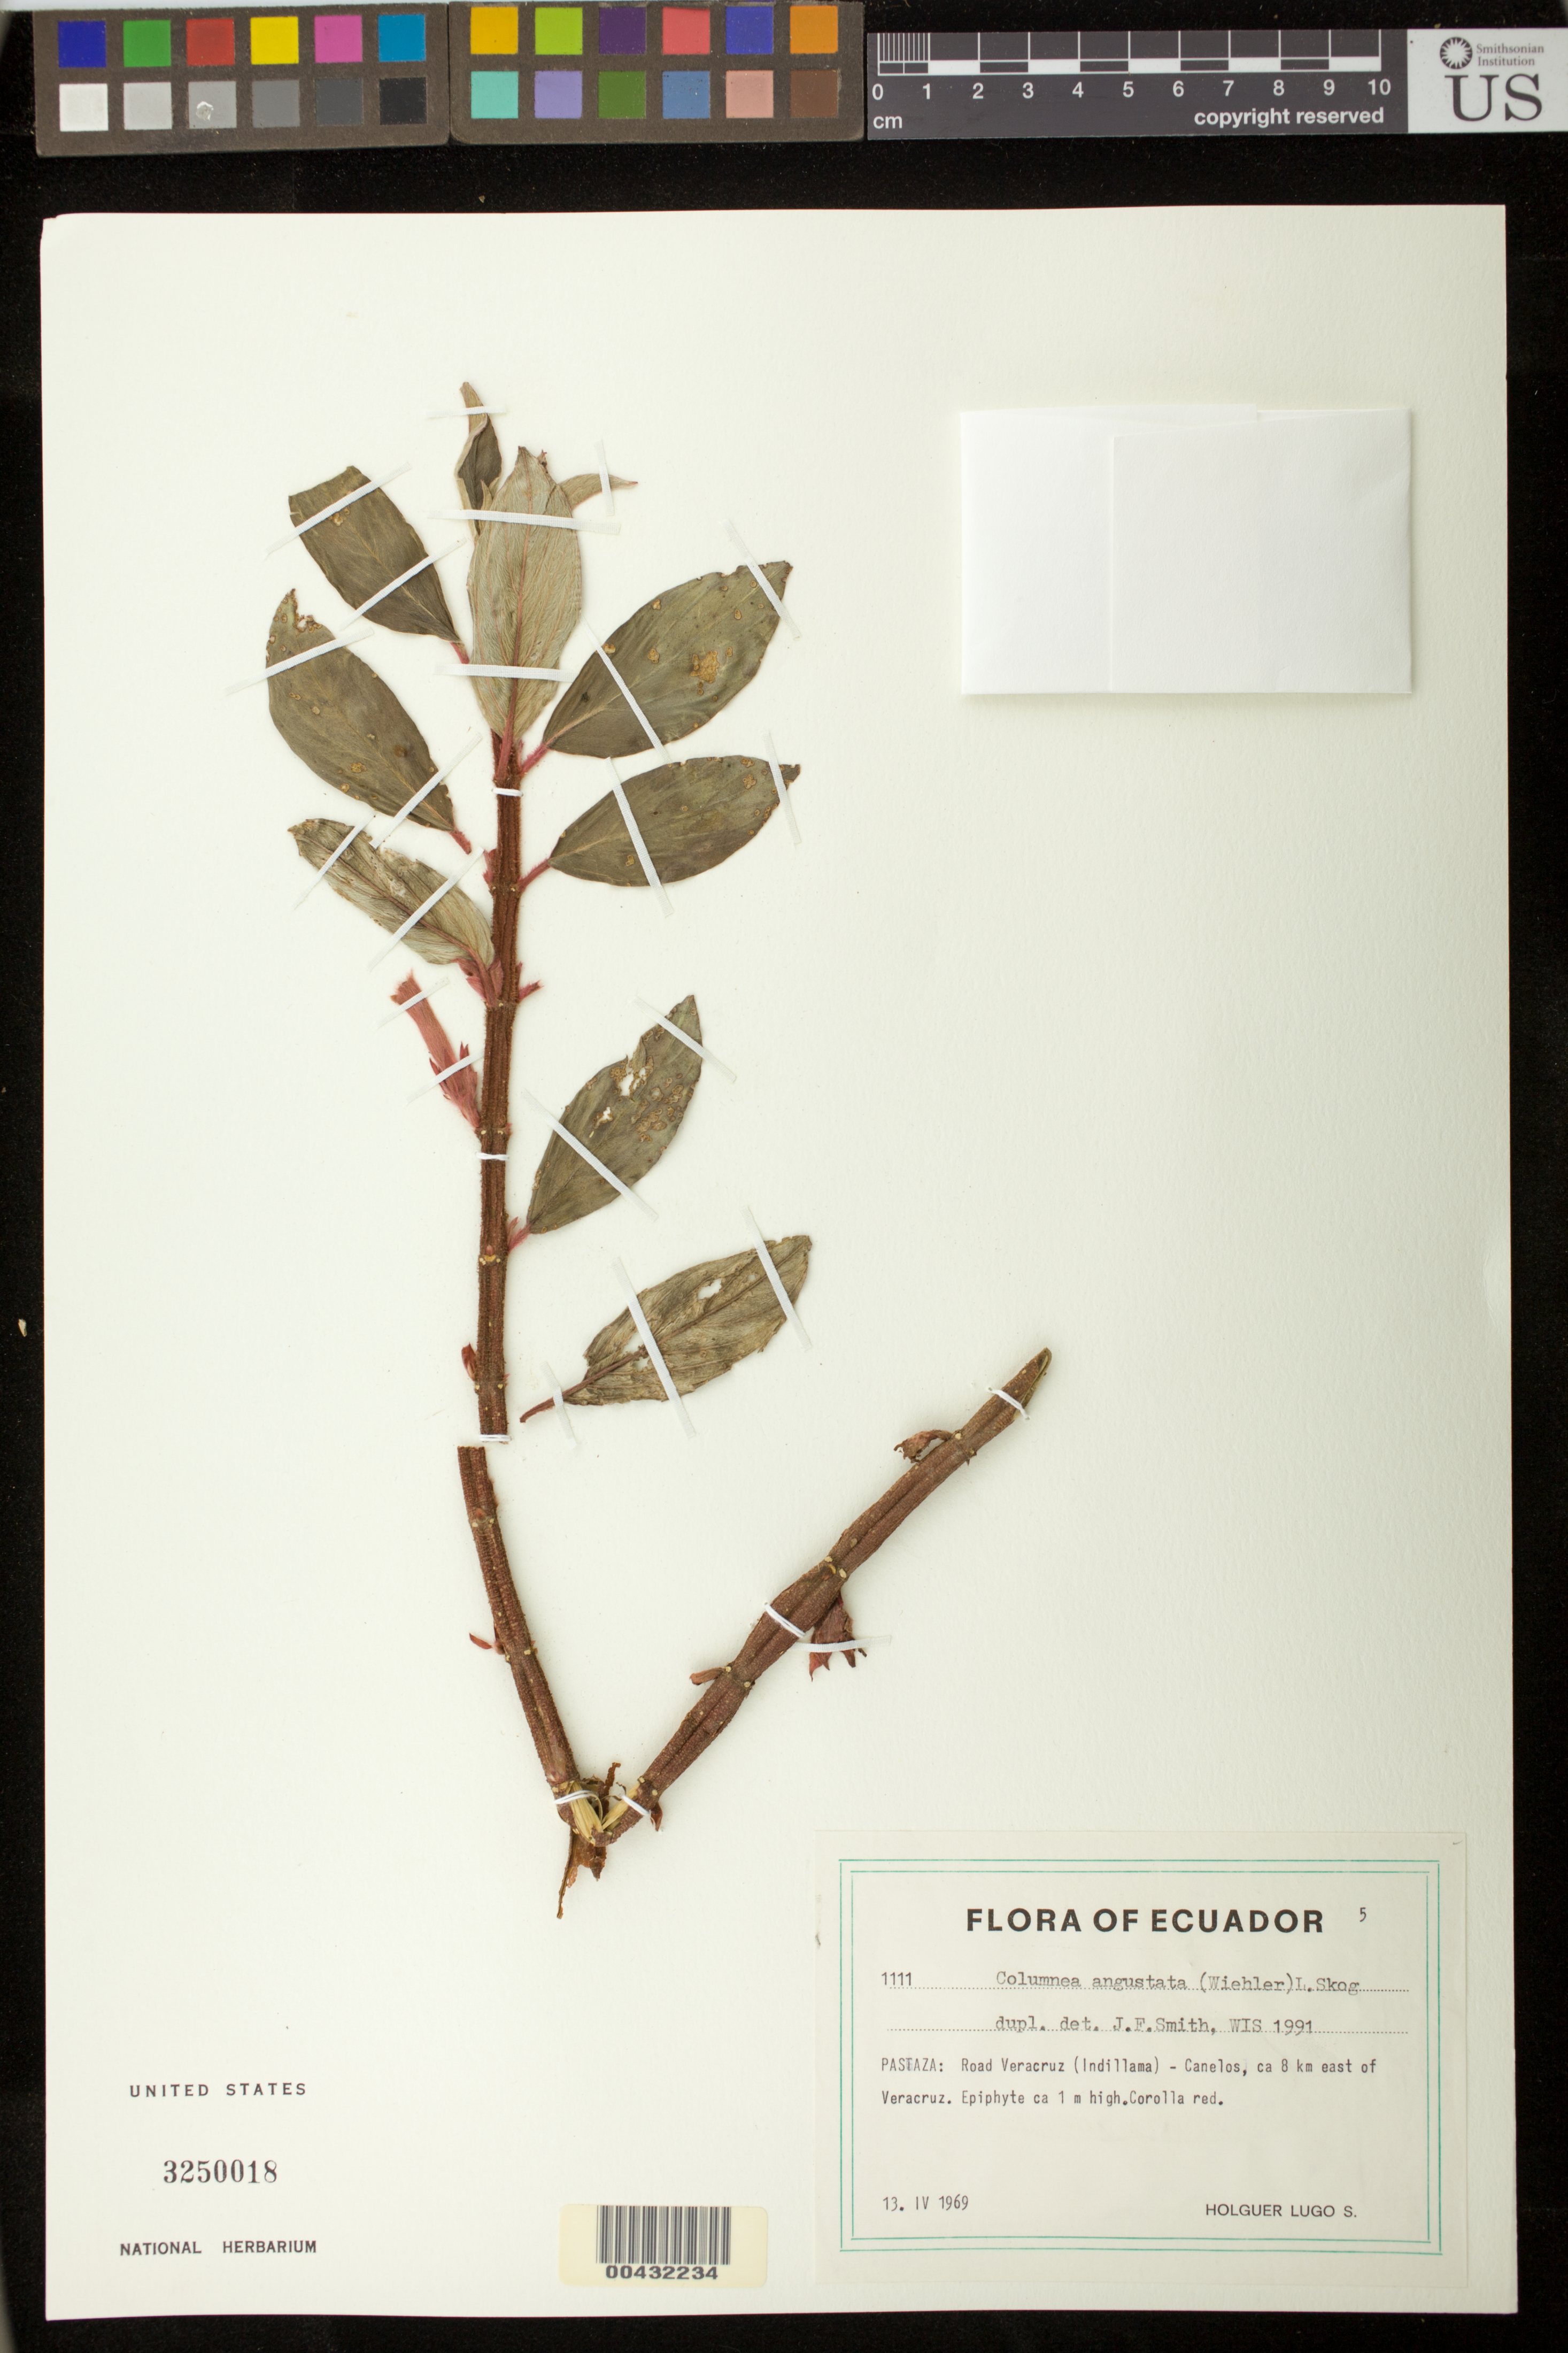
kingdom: Plantae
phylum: Tracheophyta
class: Magnoliopsida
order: Lamiales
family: Gesneriaceae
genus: Columnea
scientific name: Columnea angustata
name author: (Wiehler) L.E. Skog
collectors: H. Lugo S.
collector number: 1111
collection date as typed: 13 Apr 1969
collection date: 1969-04-13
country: Ecuador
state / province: Pastaza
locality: Road from Veracruz to Canelos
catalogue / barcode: US 3250018